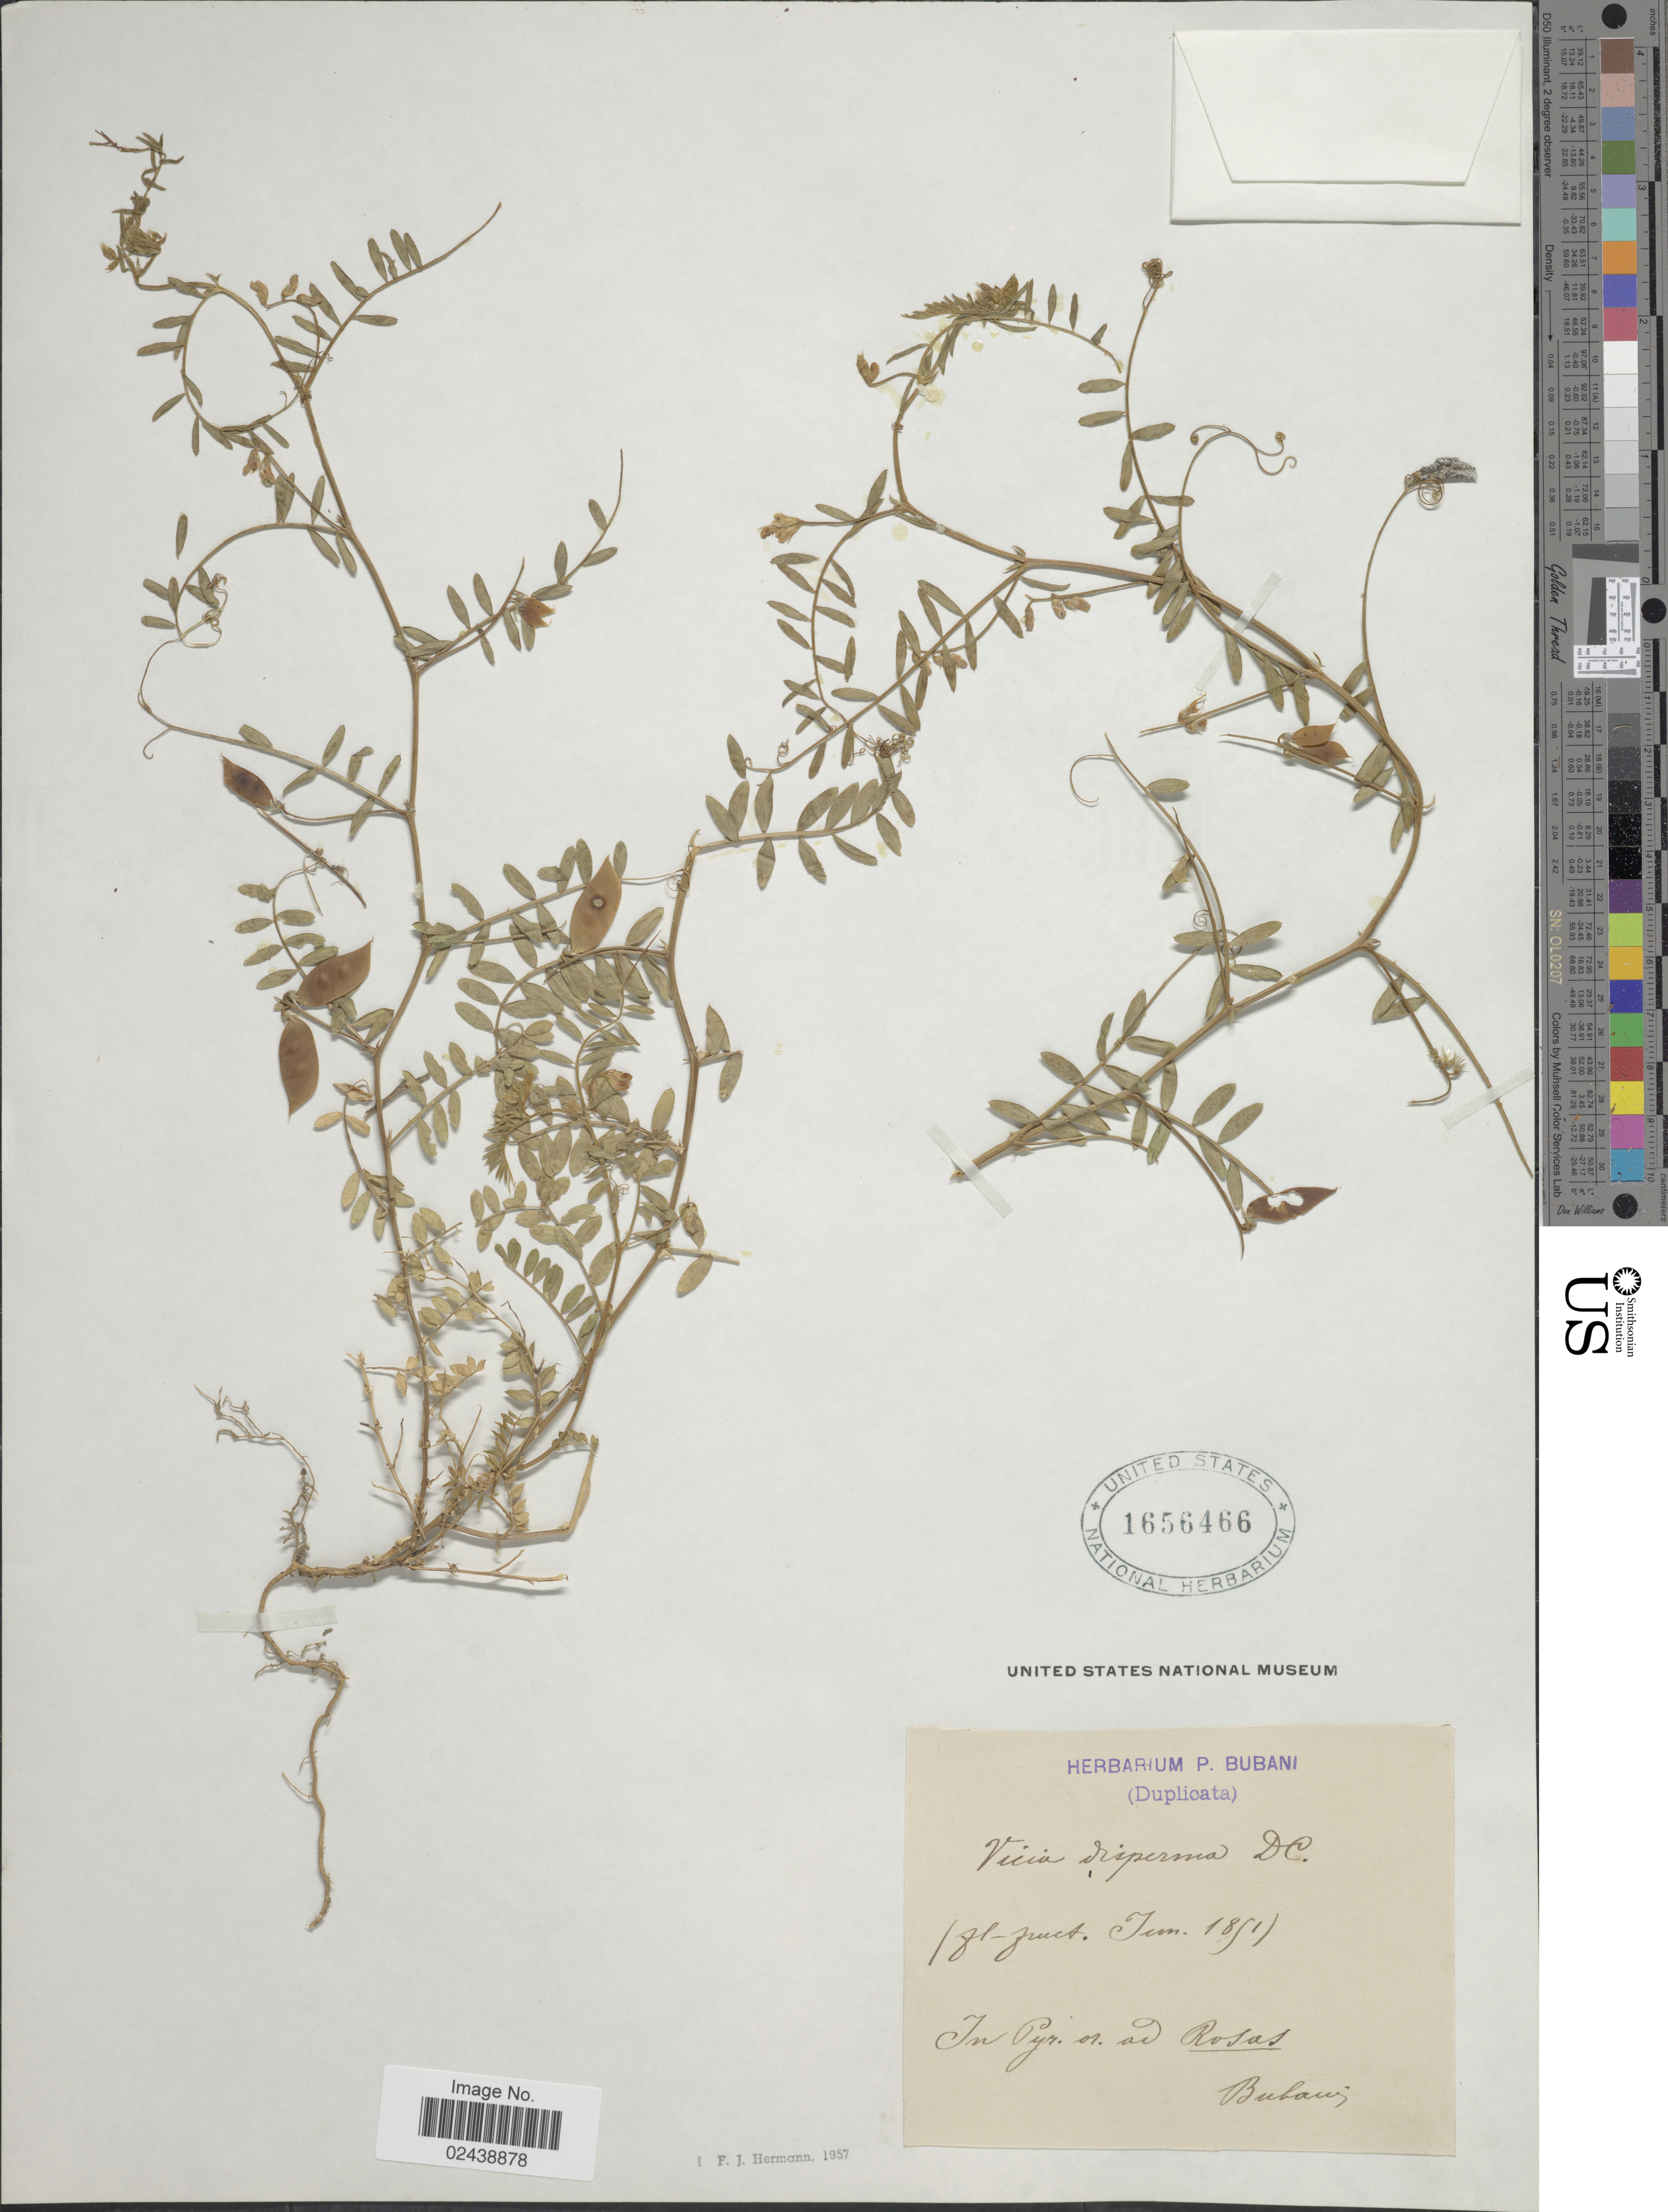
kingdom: Plantae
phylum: Tracheophyta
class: Magnoliopsida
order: Fabales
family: Fabaceae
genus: Vicia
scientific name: Vicia disperma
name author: DC.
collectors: ex herb. P. Bubani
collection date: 1891-06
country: France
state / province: Occitanie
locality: In Pyr. or. ad Rosas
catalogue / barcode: US 1656466